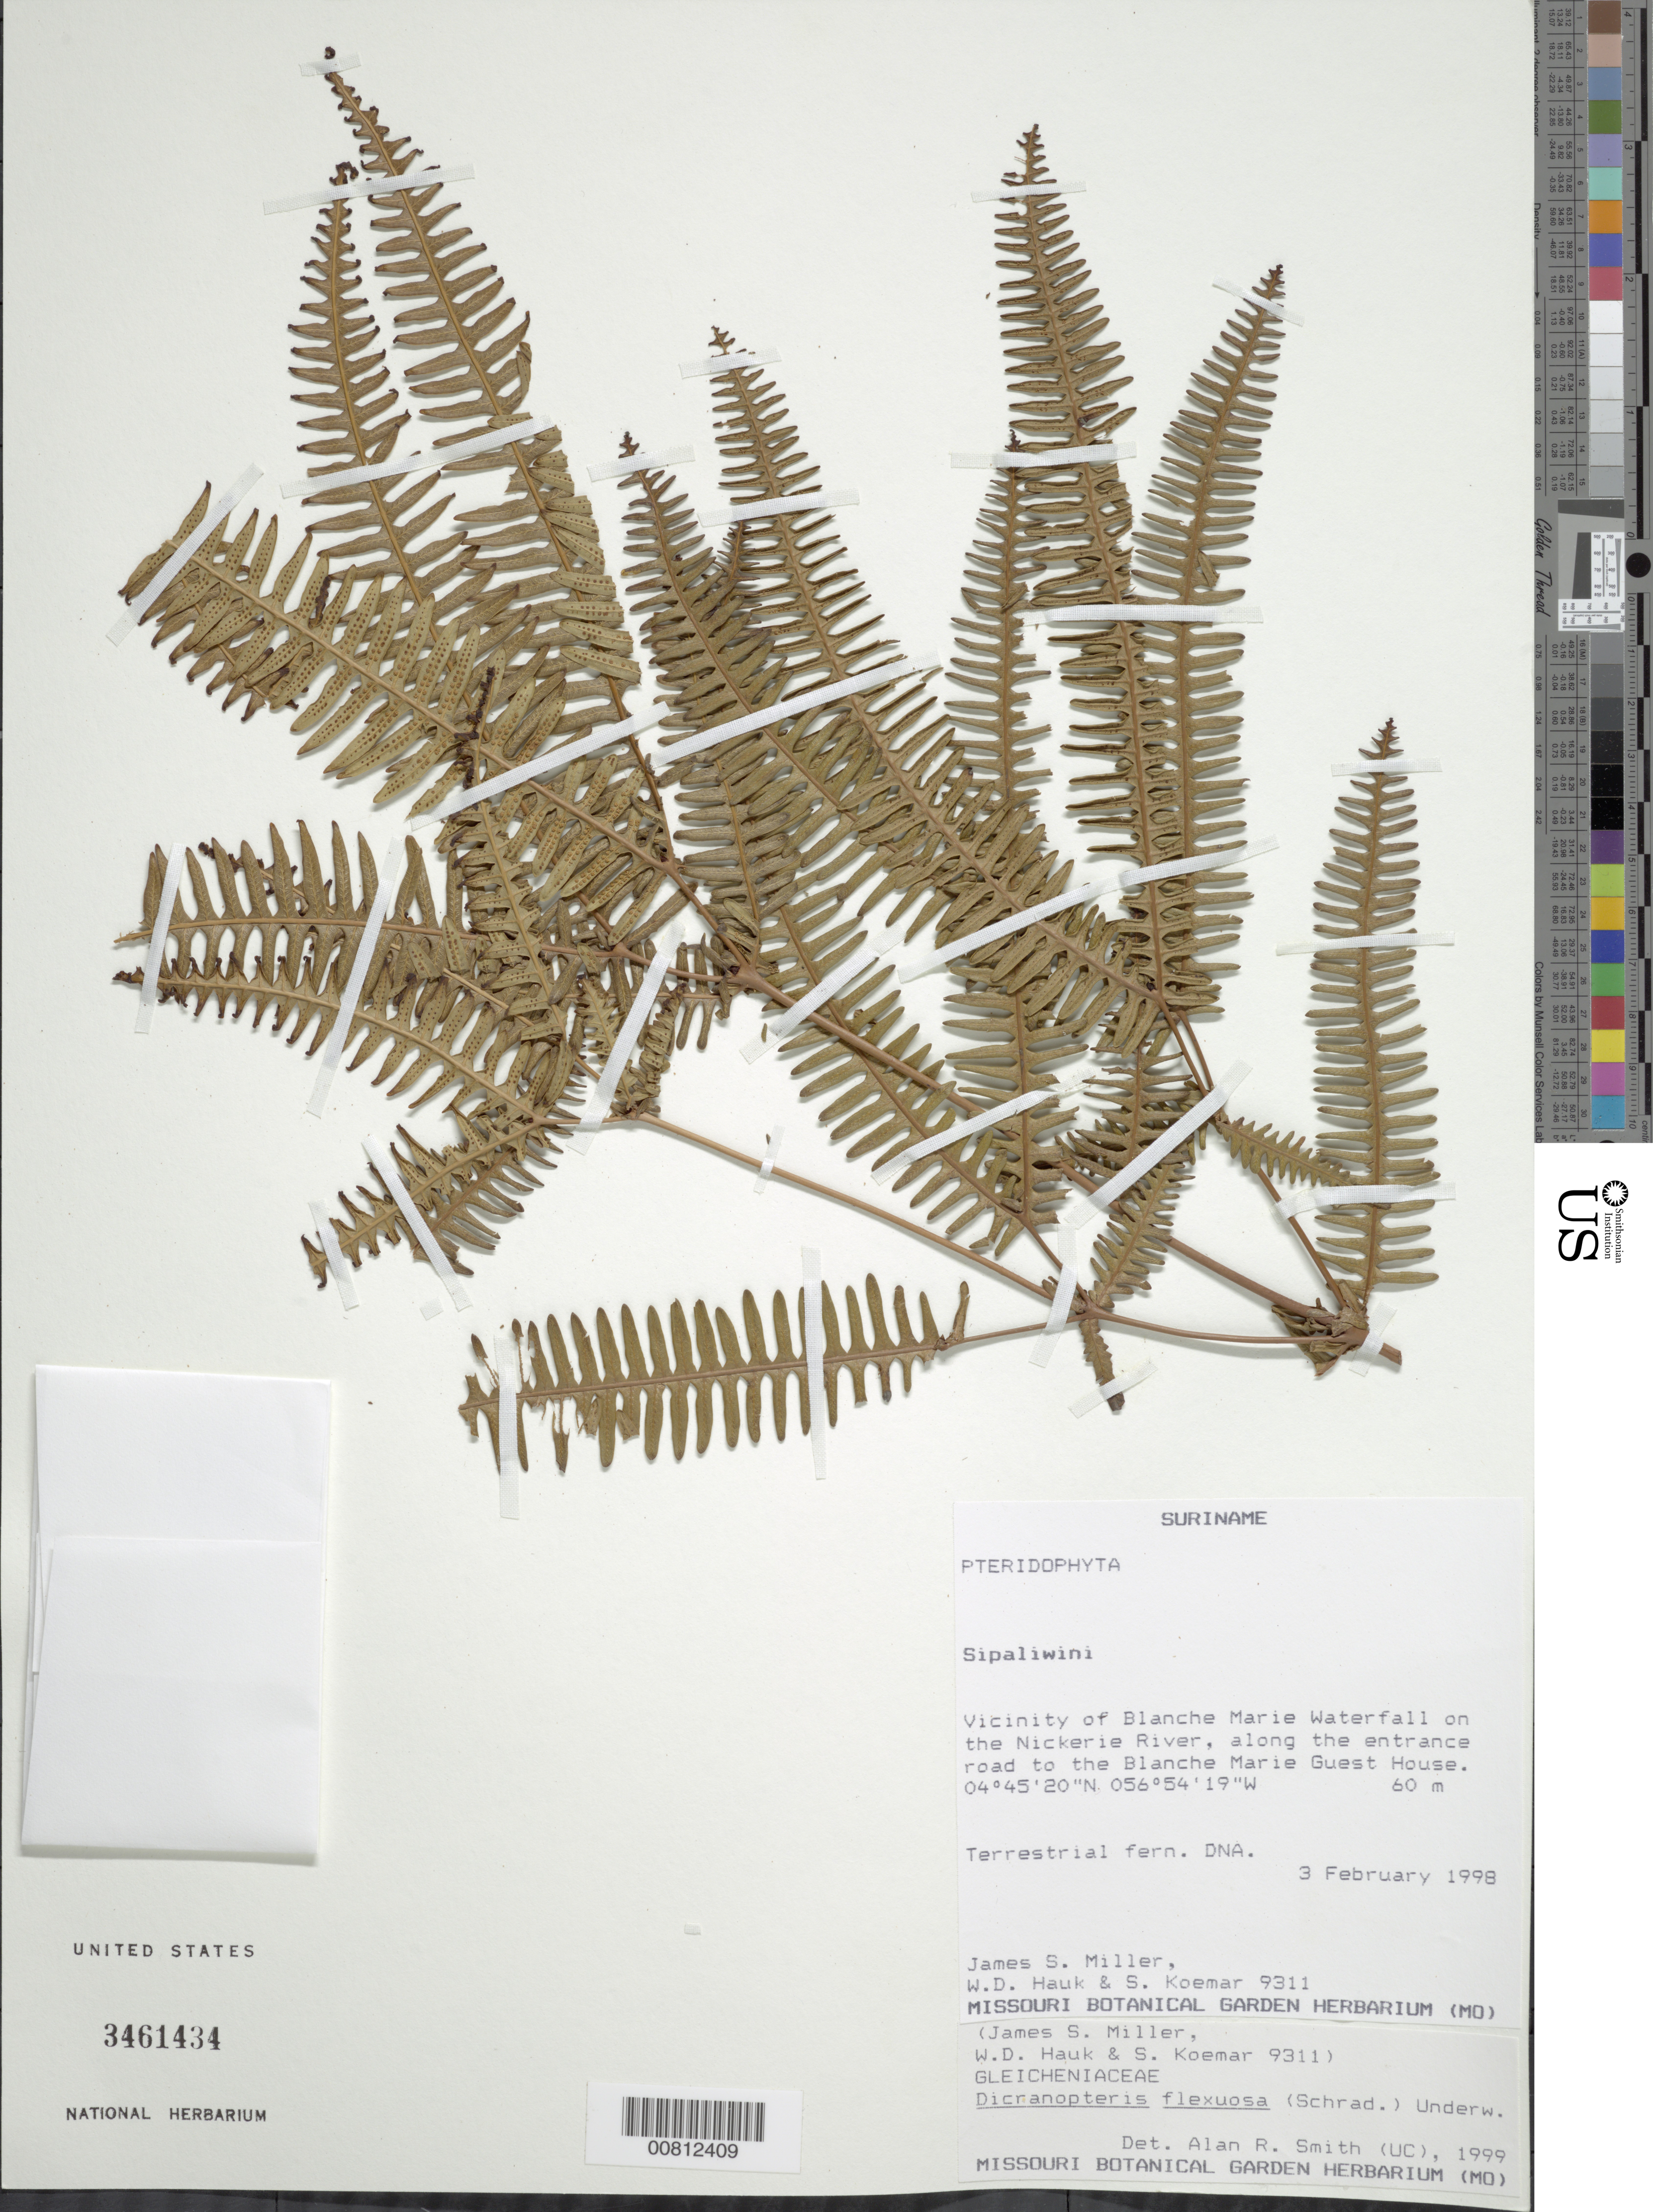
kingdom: Plantae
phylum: Tracheophyta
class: Polypodiopsida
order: Gleicheniales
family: Gleicheniaceae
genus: Dicranopteris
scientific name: Dicranopteris flexuosa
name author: (Schrad.) Underw.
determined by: Smith, Alan R., (UC)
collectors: J. S. Miller, S. Koemar & W. Hauk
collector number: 9311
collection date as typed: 3-Feb-98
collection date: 1998-02-03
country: Suriname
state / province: Sipaliwini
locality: Blanche Marie falls, vic., on Nickerie R., along the entrance road to Blanche Marie Guest House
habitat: Along road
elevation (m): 60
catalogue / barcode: US 3461434